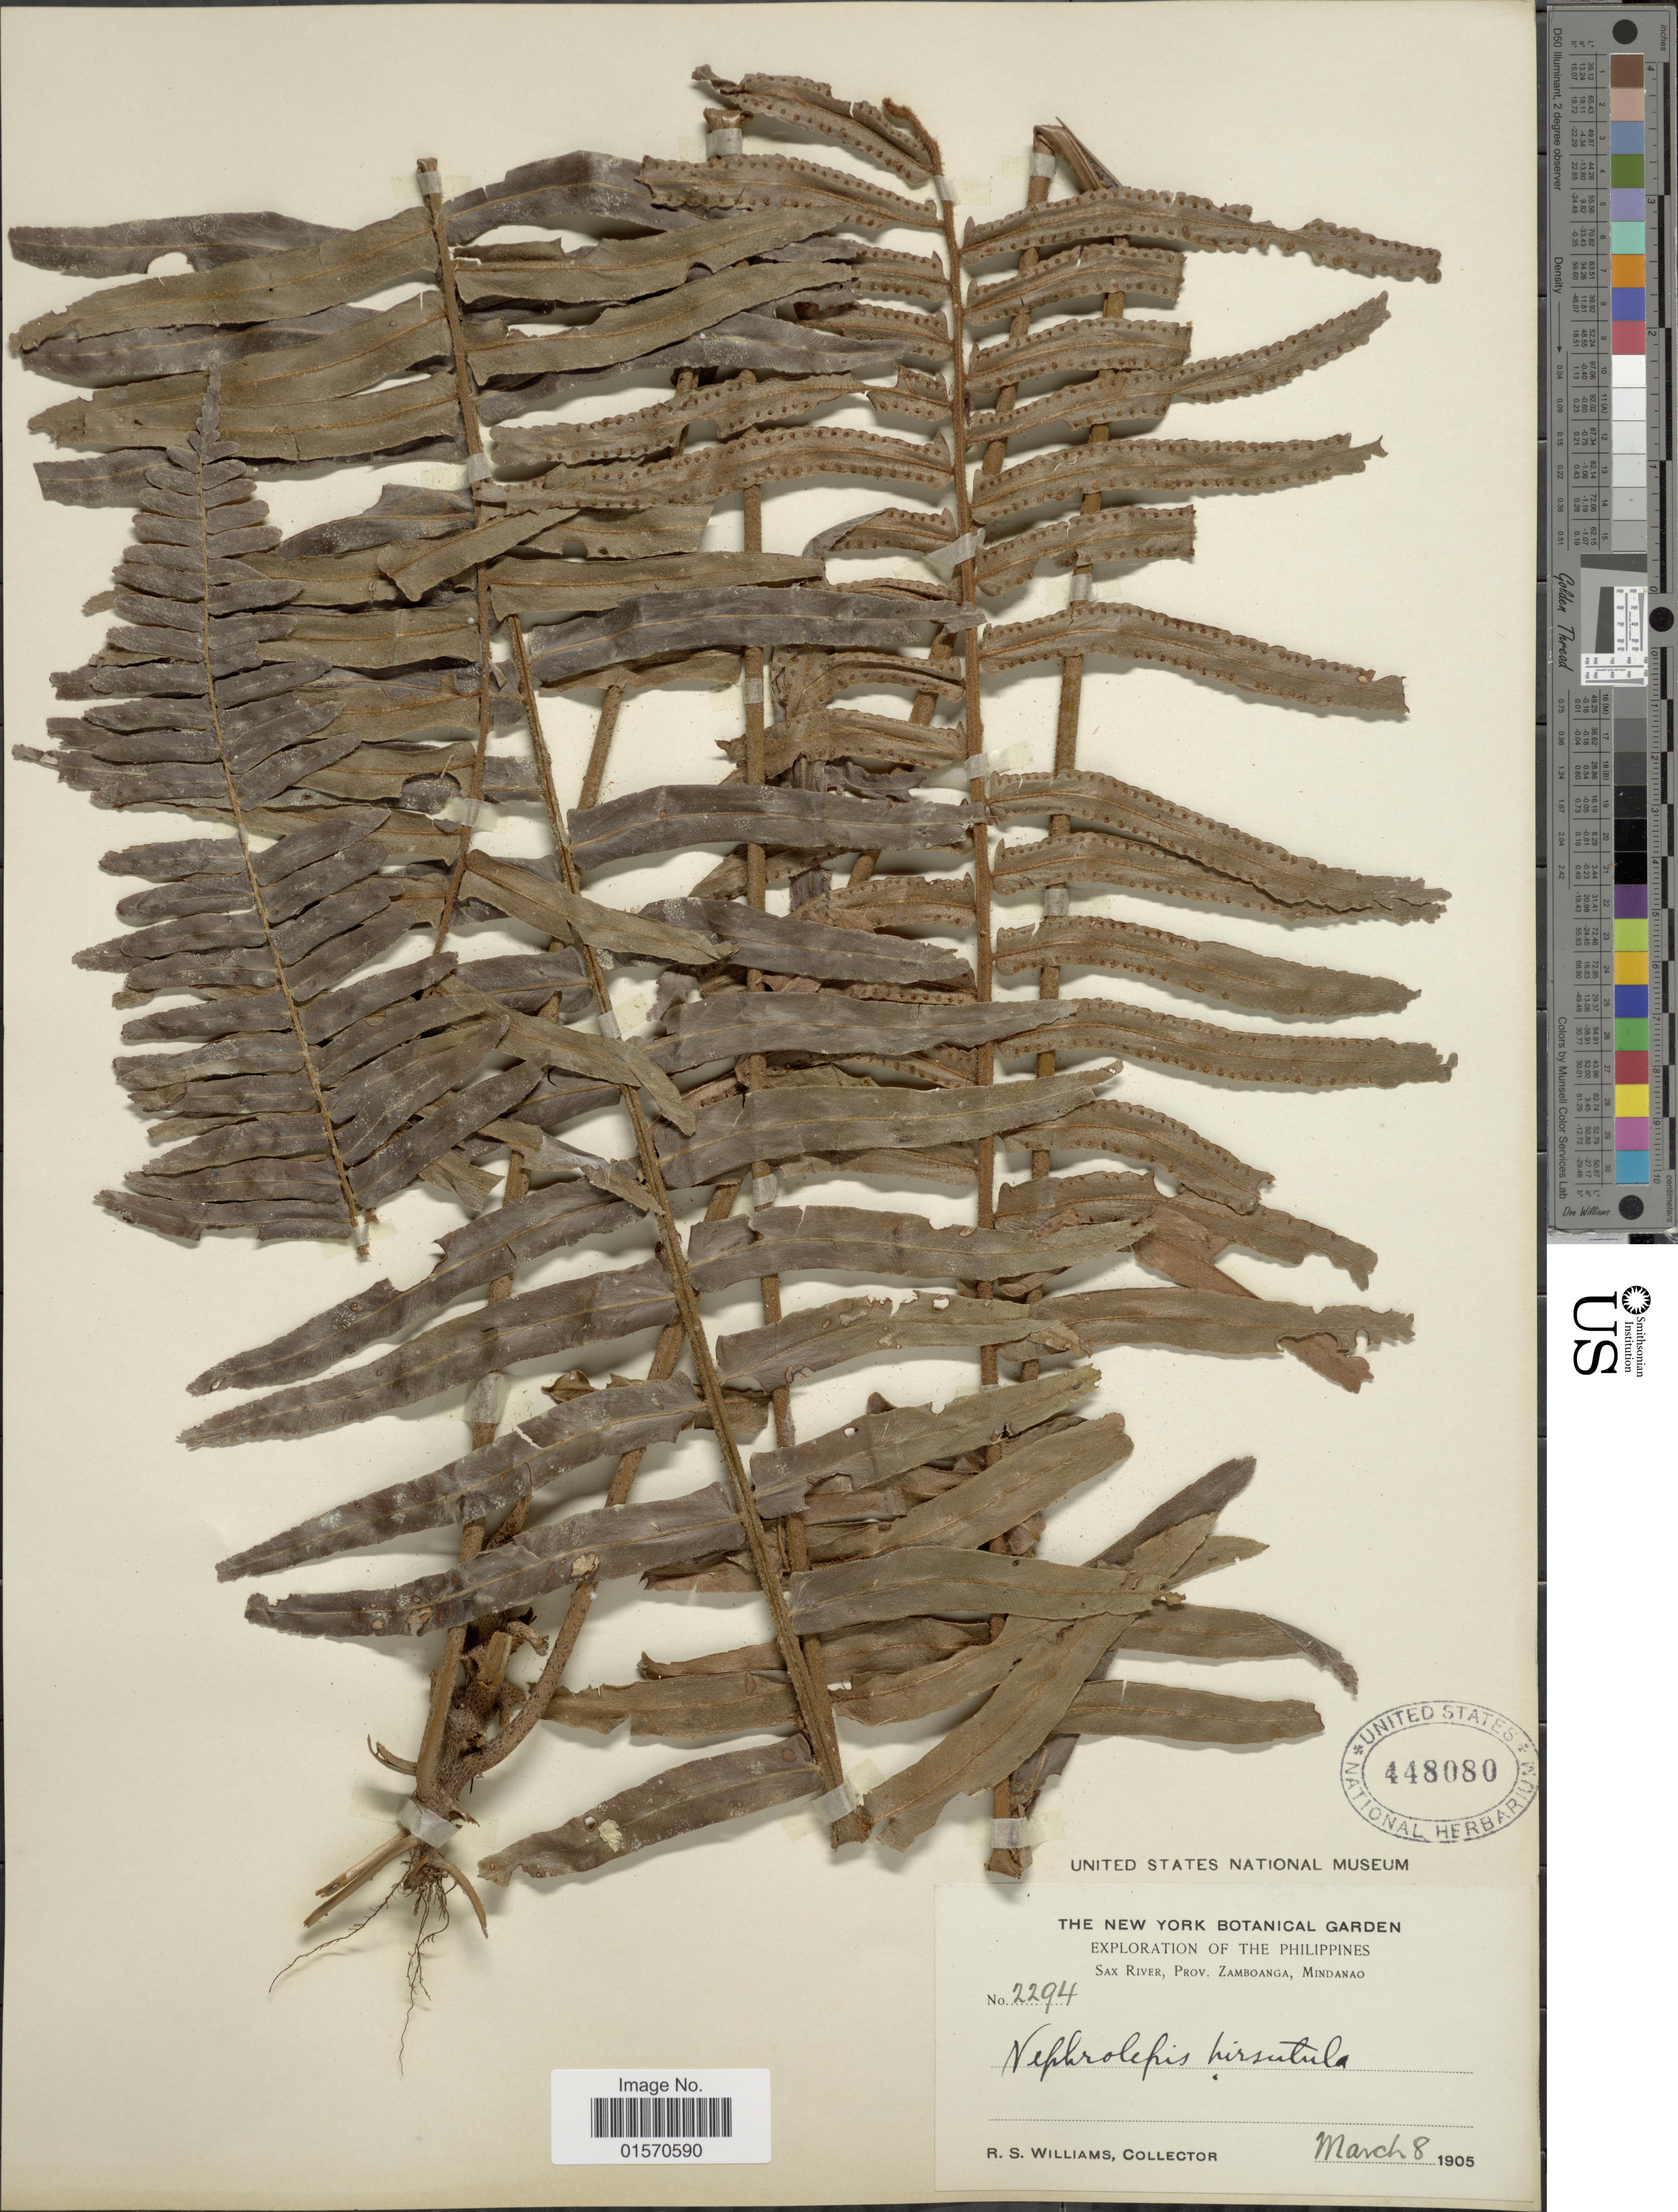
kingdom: Plantae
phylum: Tracheophyta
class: Polypodiopsida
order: Polypodiales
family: Nephrolepidaceae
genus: Nephrolepis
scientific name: Nephrolepis hirsutula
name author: (G. Forst.) C. Presl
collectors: R. S. Williams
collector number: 2294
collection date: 1905-03-08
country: Philippines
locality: Sax River, Prov. Zamboanga, Mindanao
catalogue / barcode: US 448080